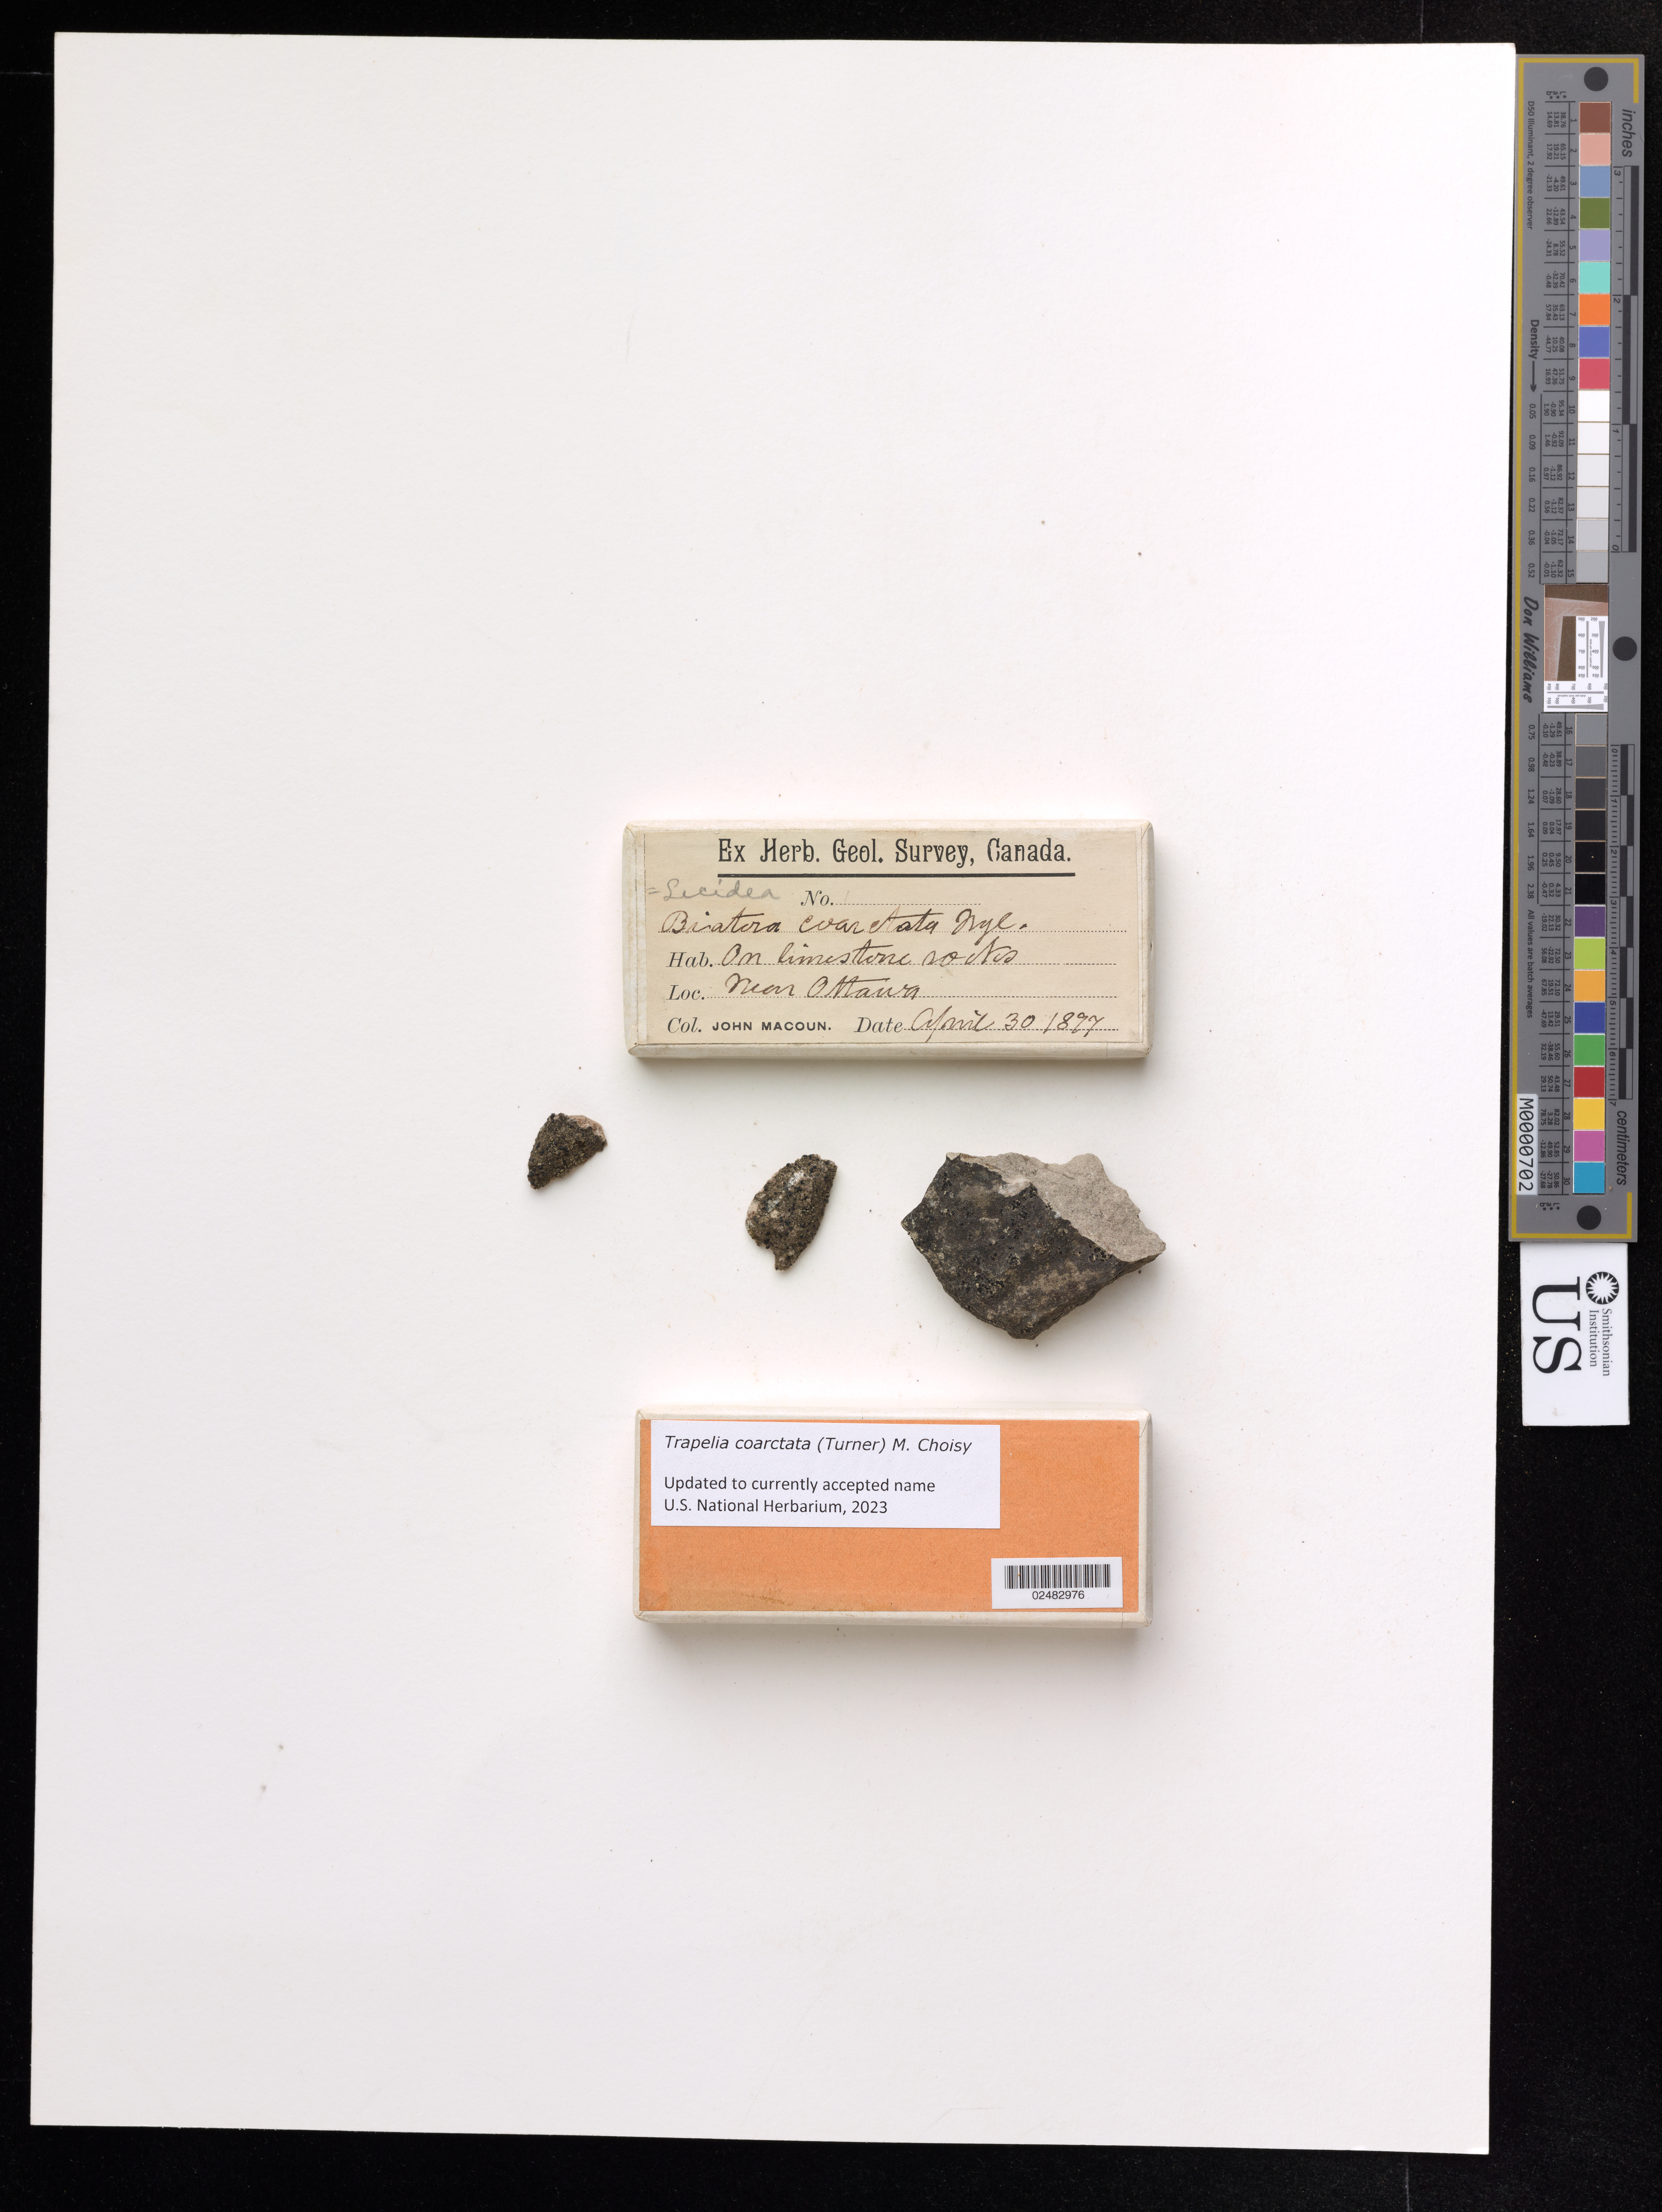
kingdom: Fungi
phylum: Ascomycota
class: Lecanoromycetes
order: Baeomycetales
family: Trapeliaceae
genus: Trapelia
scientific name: Trapelia coarctata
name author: (Small) M. Choisy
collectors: J. Macoun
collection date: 1897-04-30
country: Canada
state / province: Ontario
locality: Near Ottawa.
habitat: On limestone rocks